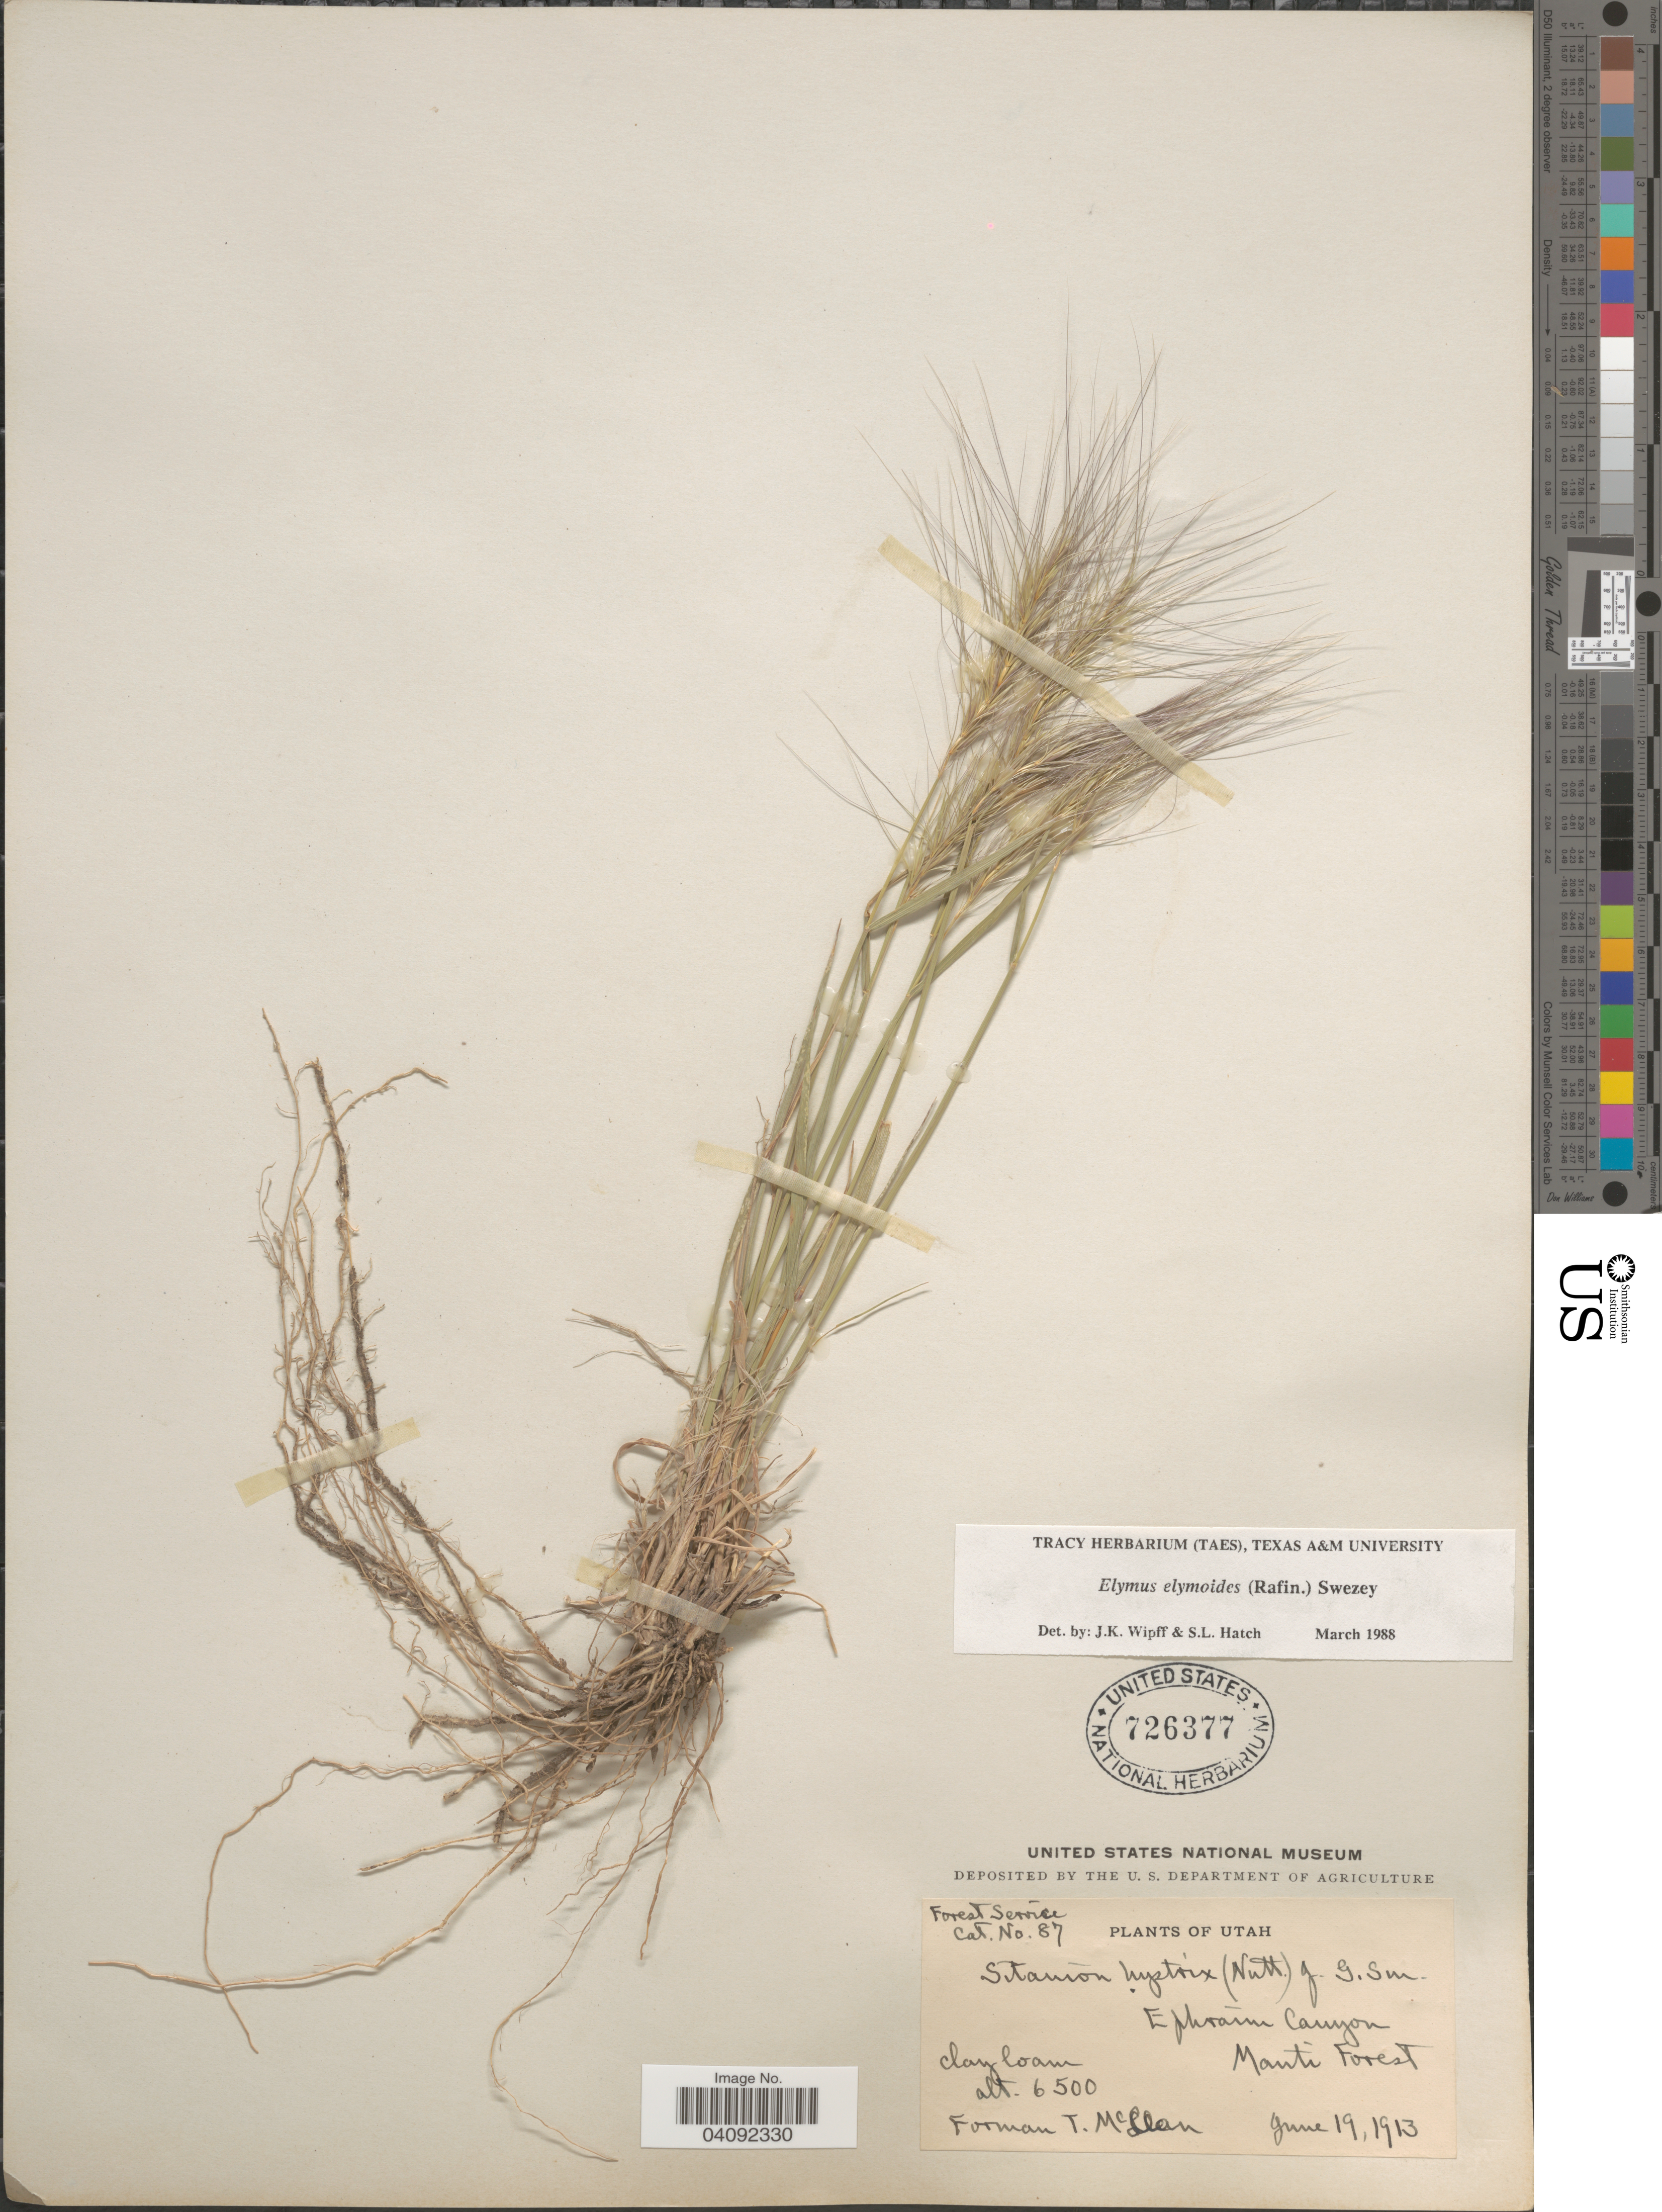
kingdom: Plantae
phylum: Tracheophyta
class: Liliopsida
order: Poales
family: Poaceae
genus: Elymus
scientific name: Elymus elymoides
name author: (Raf.) Swezey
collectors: F. Mclean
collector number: Forest Service Cat. 87?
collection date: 1913-06-19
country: United States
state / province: Utah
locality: Ephraim Canyon. Clay loam. Manti Forest.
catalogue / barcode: US 726377